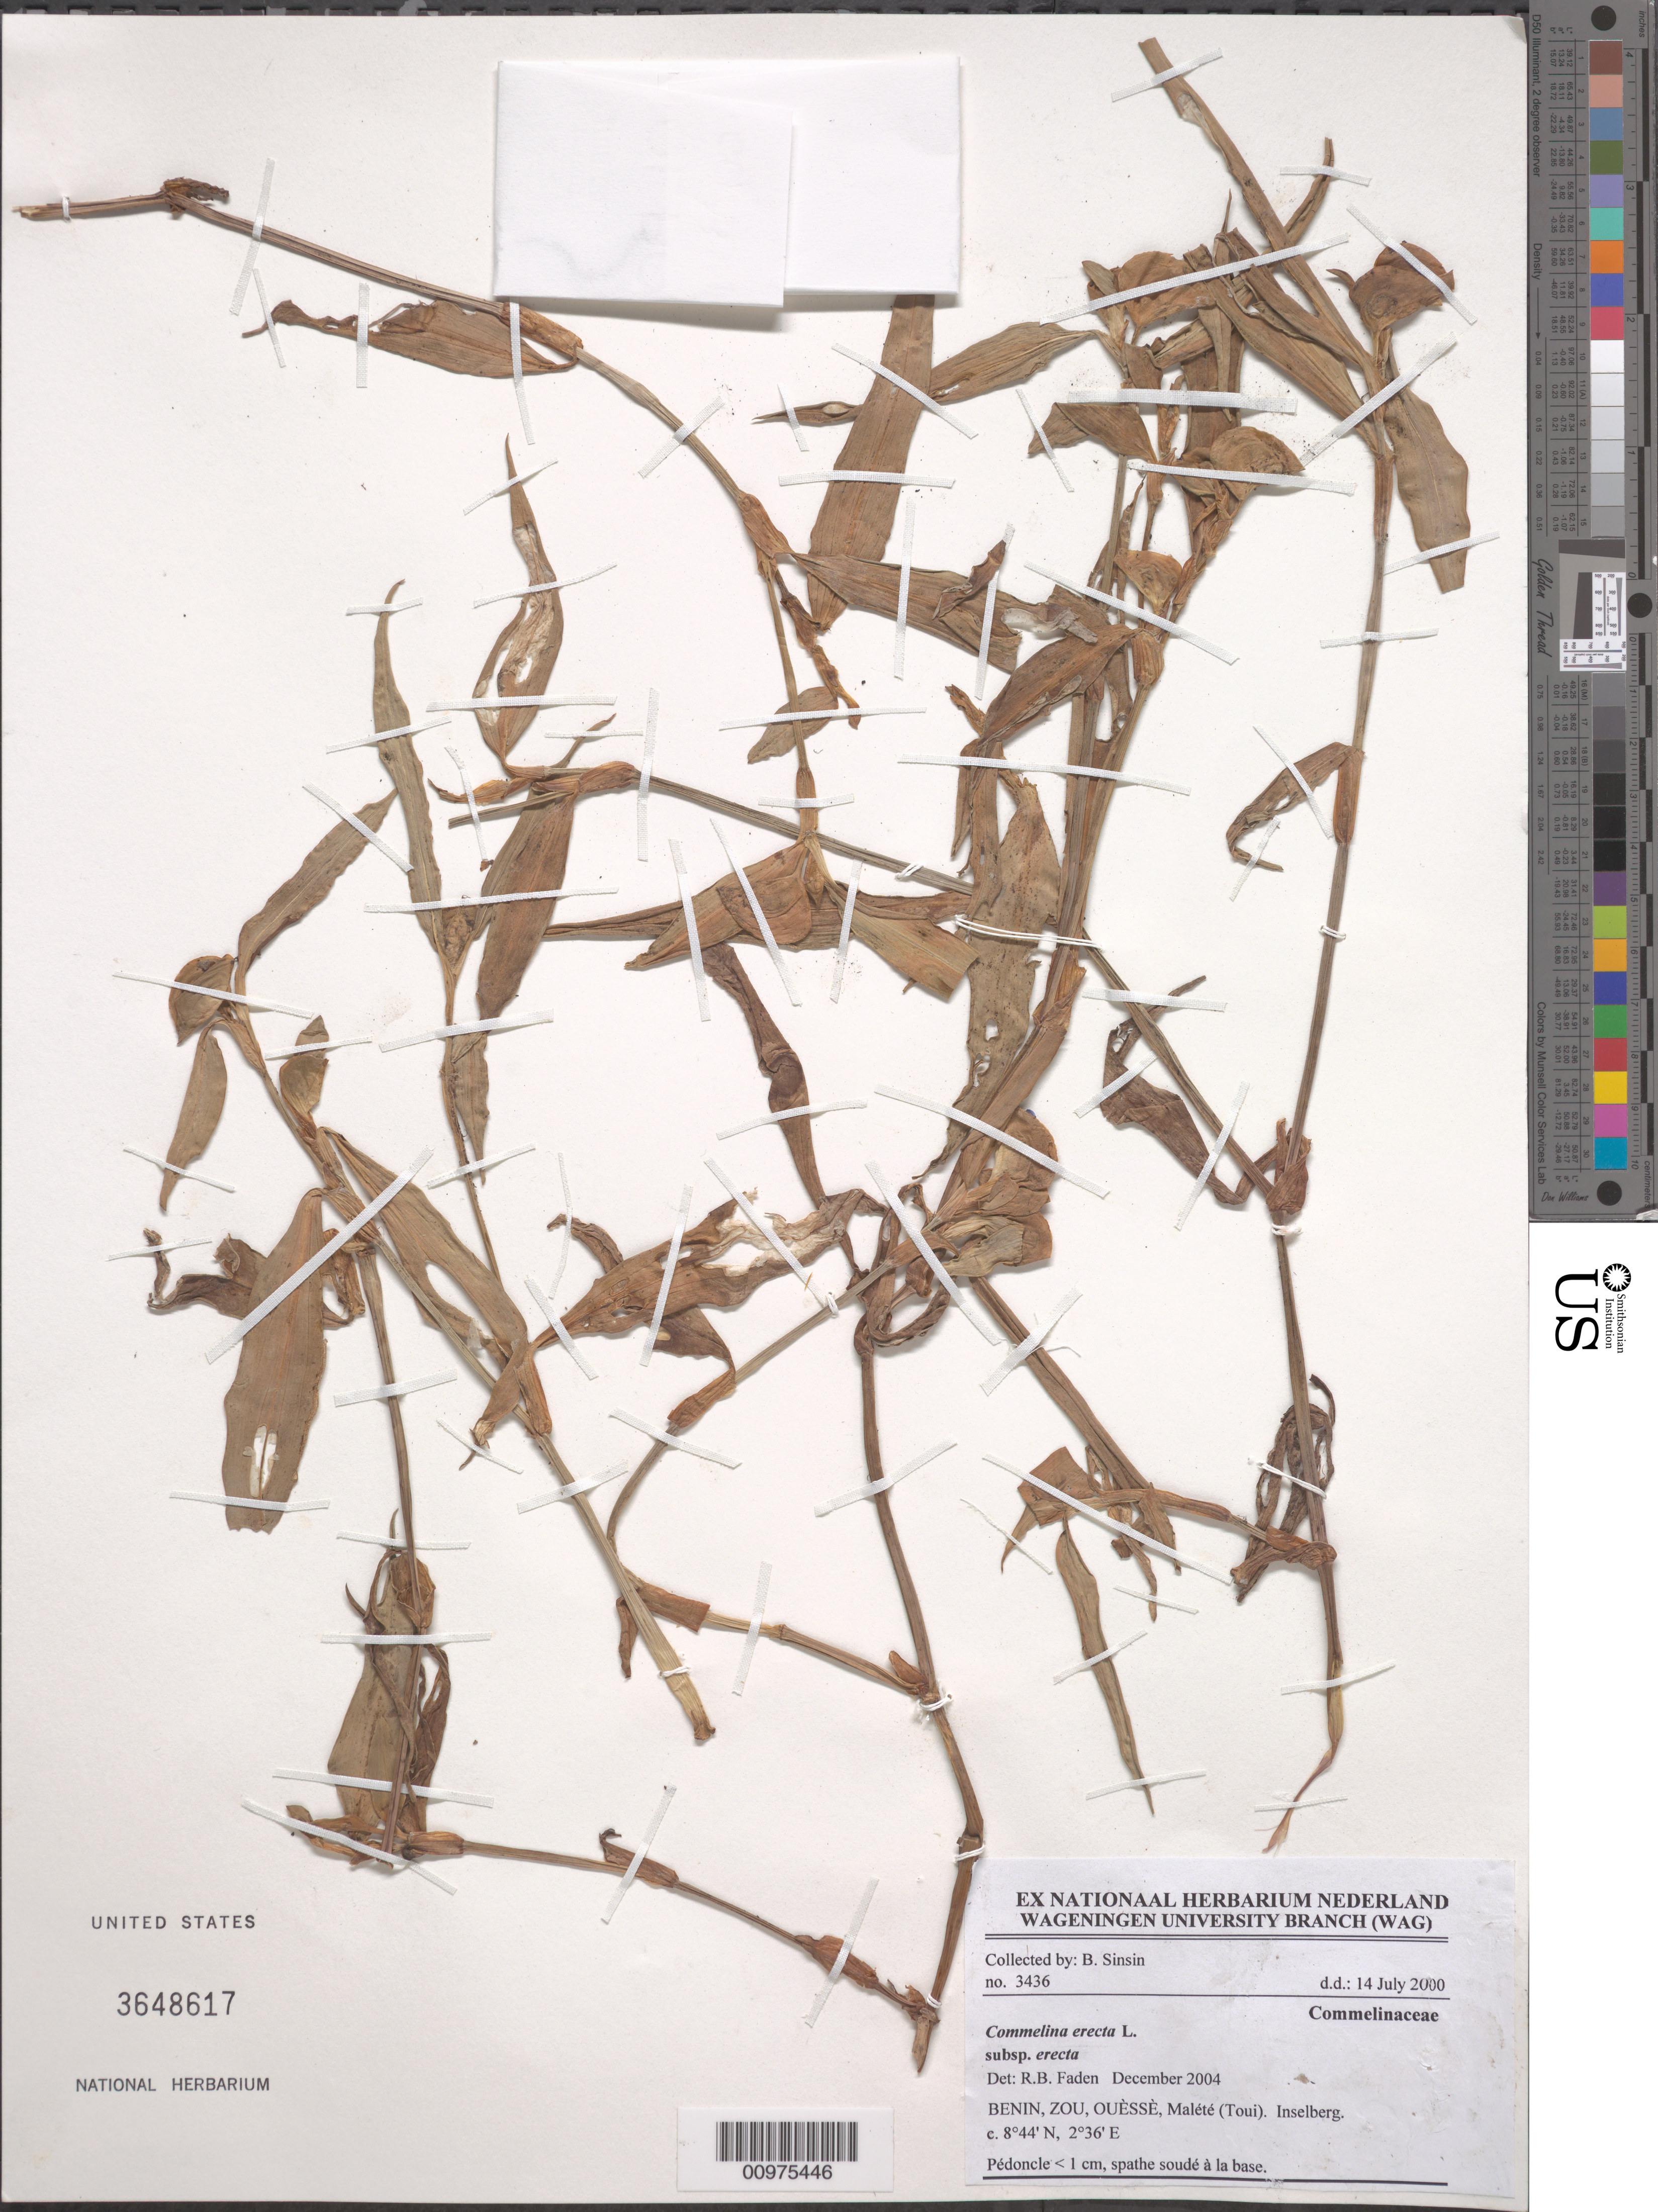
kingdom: Plantae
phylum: Tracheophyta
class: Liliopsida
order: Commelinales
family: Commelinaceae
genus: Commelina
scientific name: Commelina erecta subsp. erecta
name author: L.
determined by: Faden, Robert B., (US), Smithsonian Institution - National Museum of Natural History (UNITED STATES)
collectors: B. Sinsin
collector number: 3436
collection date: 2000-07-14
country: Benin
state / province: Zou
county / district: Ouèssè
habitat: Inselberg.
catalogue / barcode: US 3648617